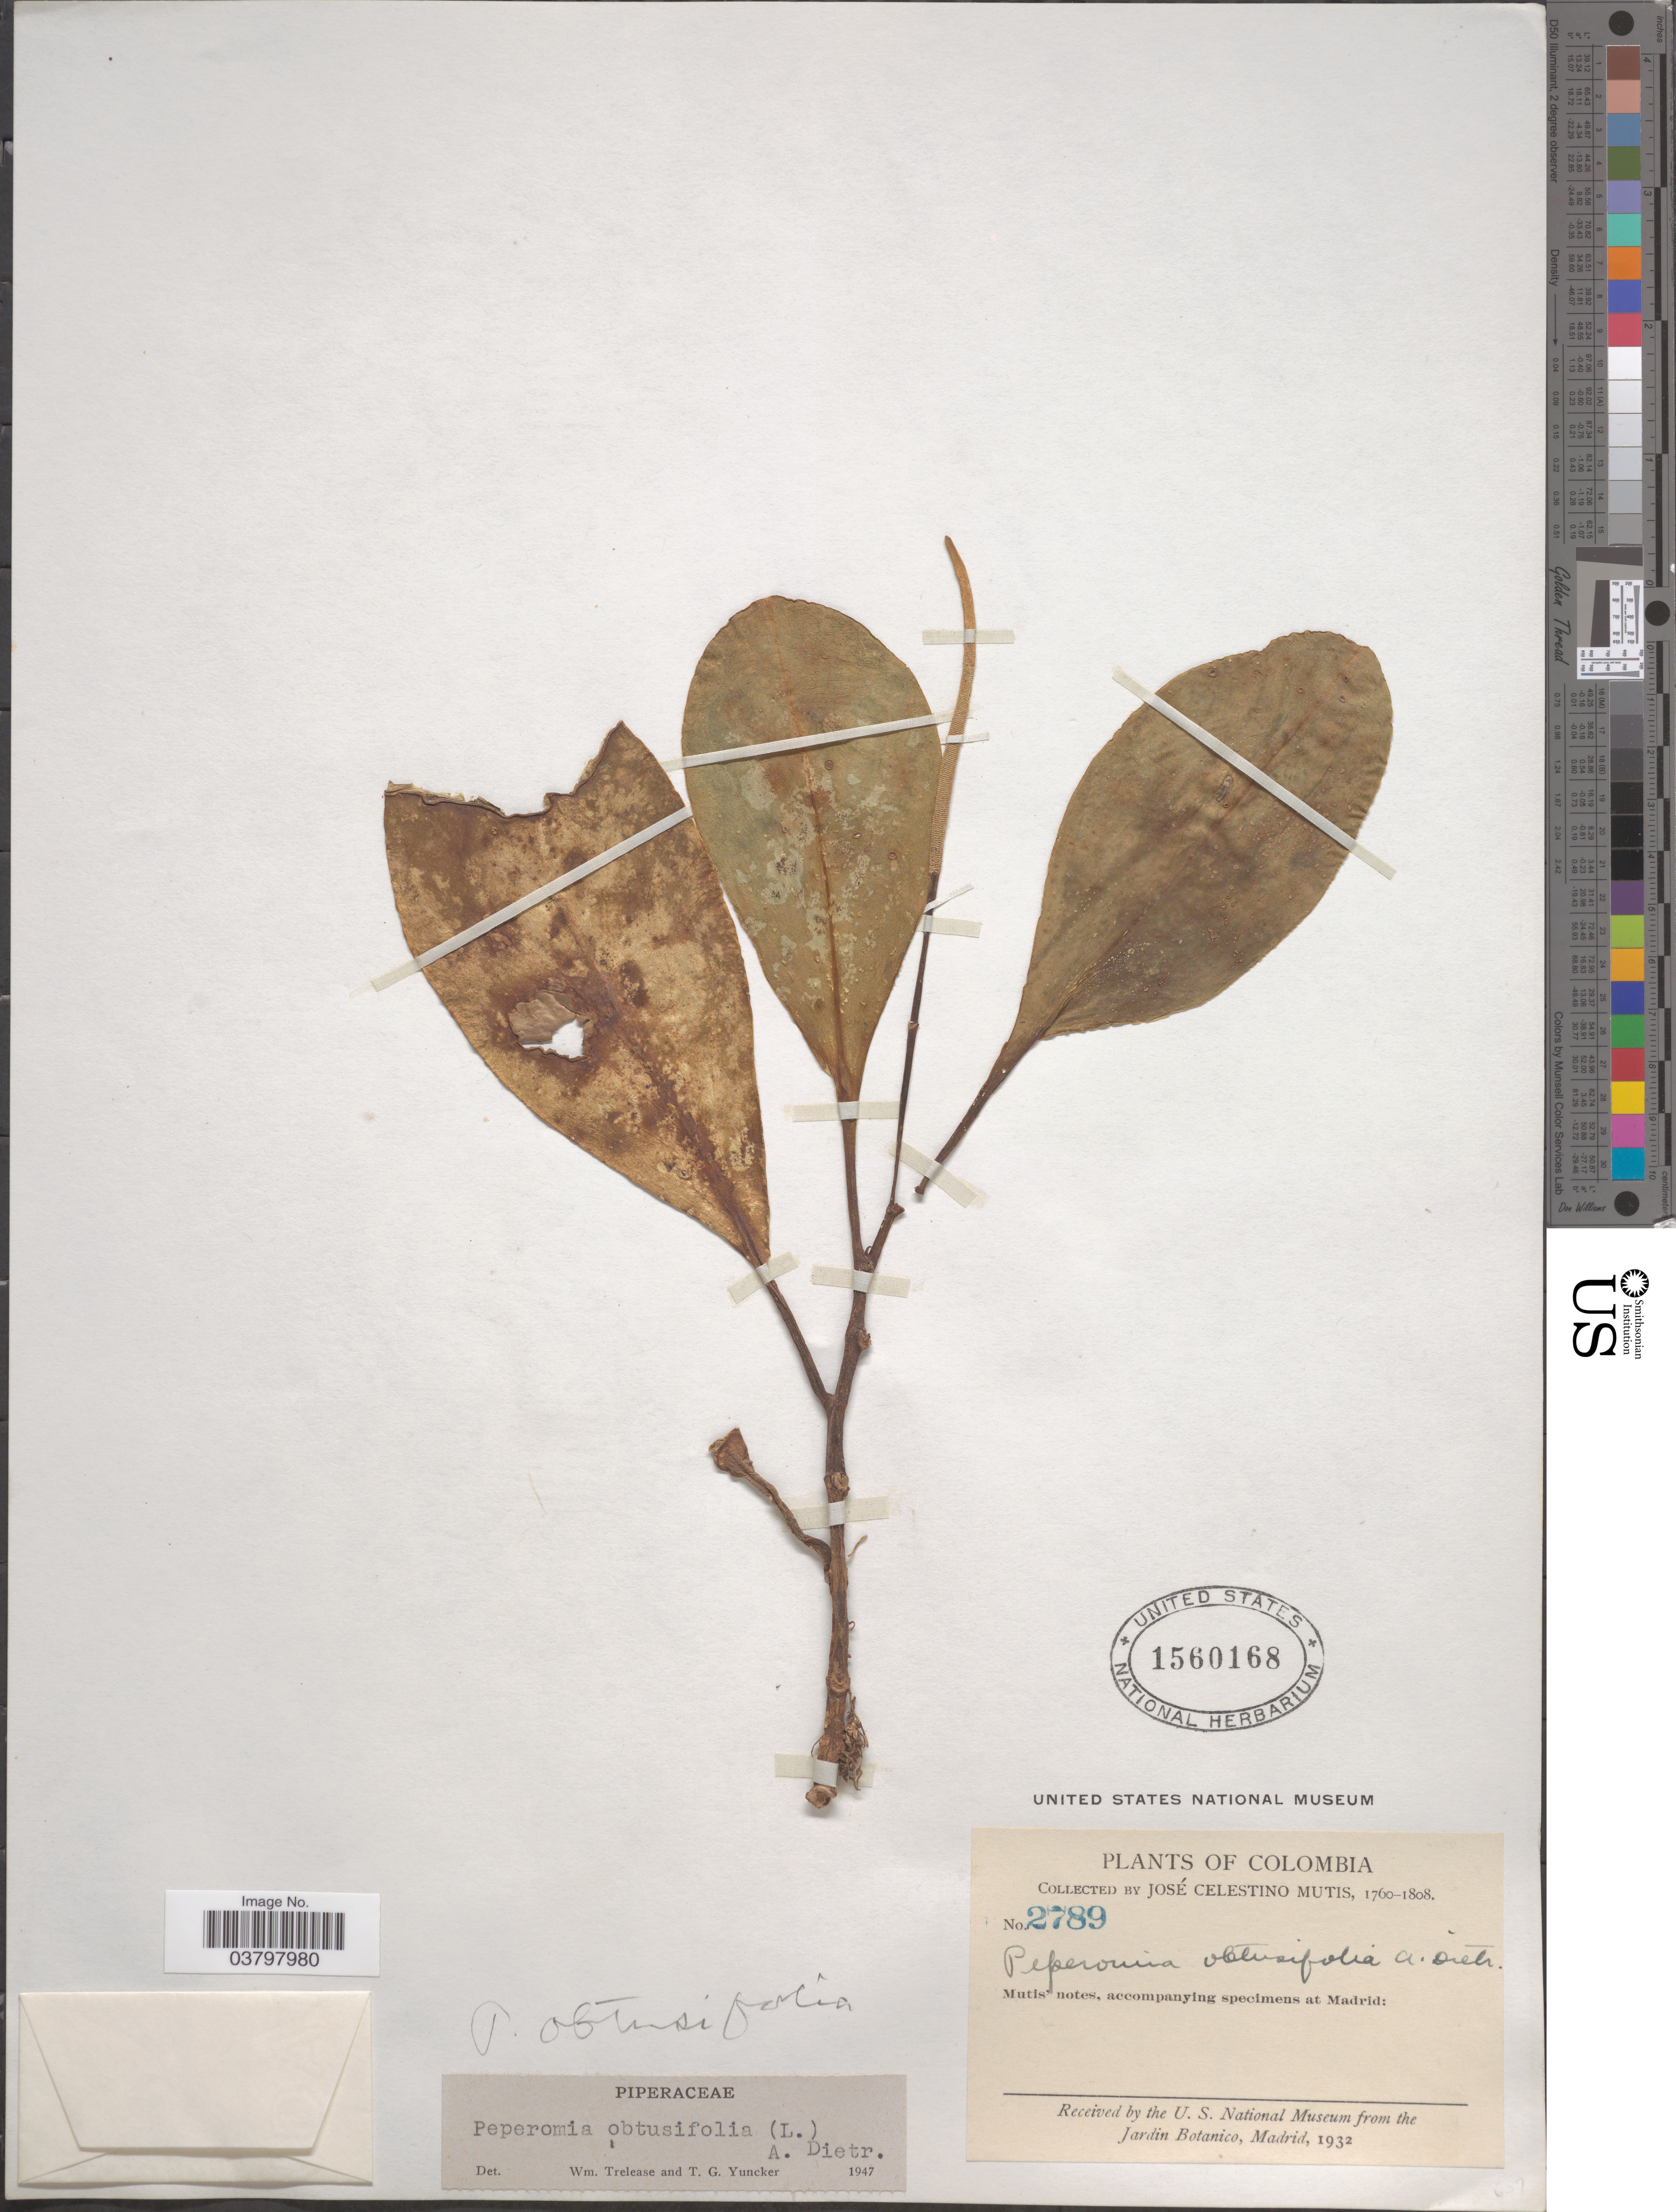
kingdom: Plantae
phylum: Tracheophyta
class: Magnoliopsida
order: Piperales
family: Piperaceae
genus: Peperomia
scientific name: Peperomia obtusifolia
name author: (L.) A. Dietr.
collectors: J. C. B. Mutis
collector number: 2789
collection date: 1760/1808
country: Colombia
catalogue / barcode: US 1560168